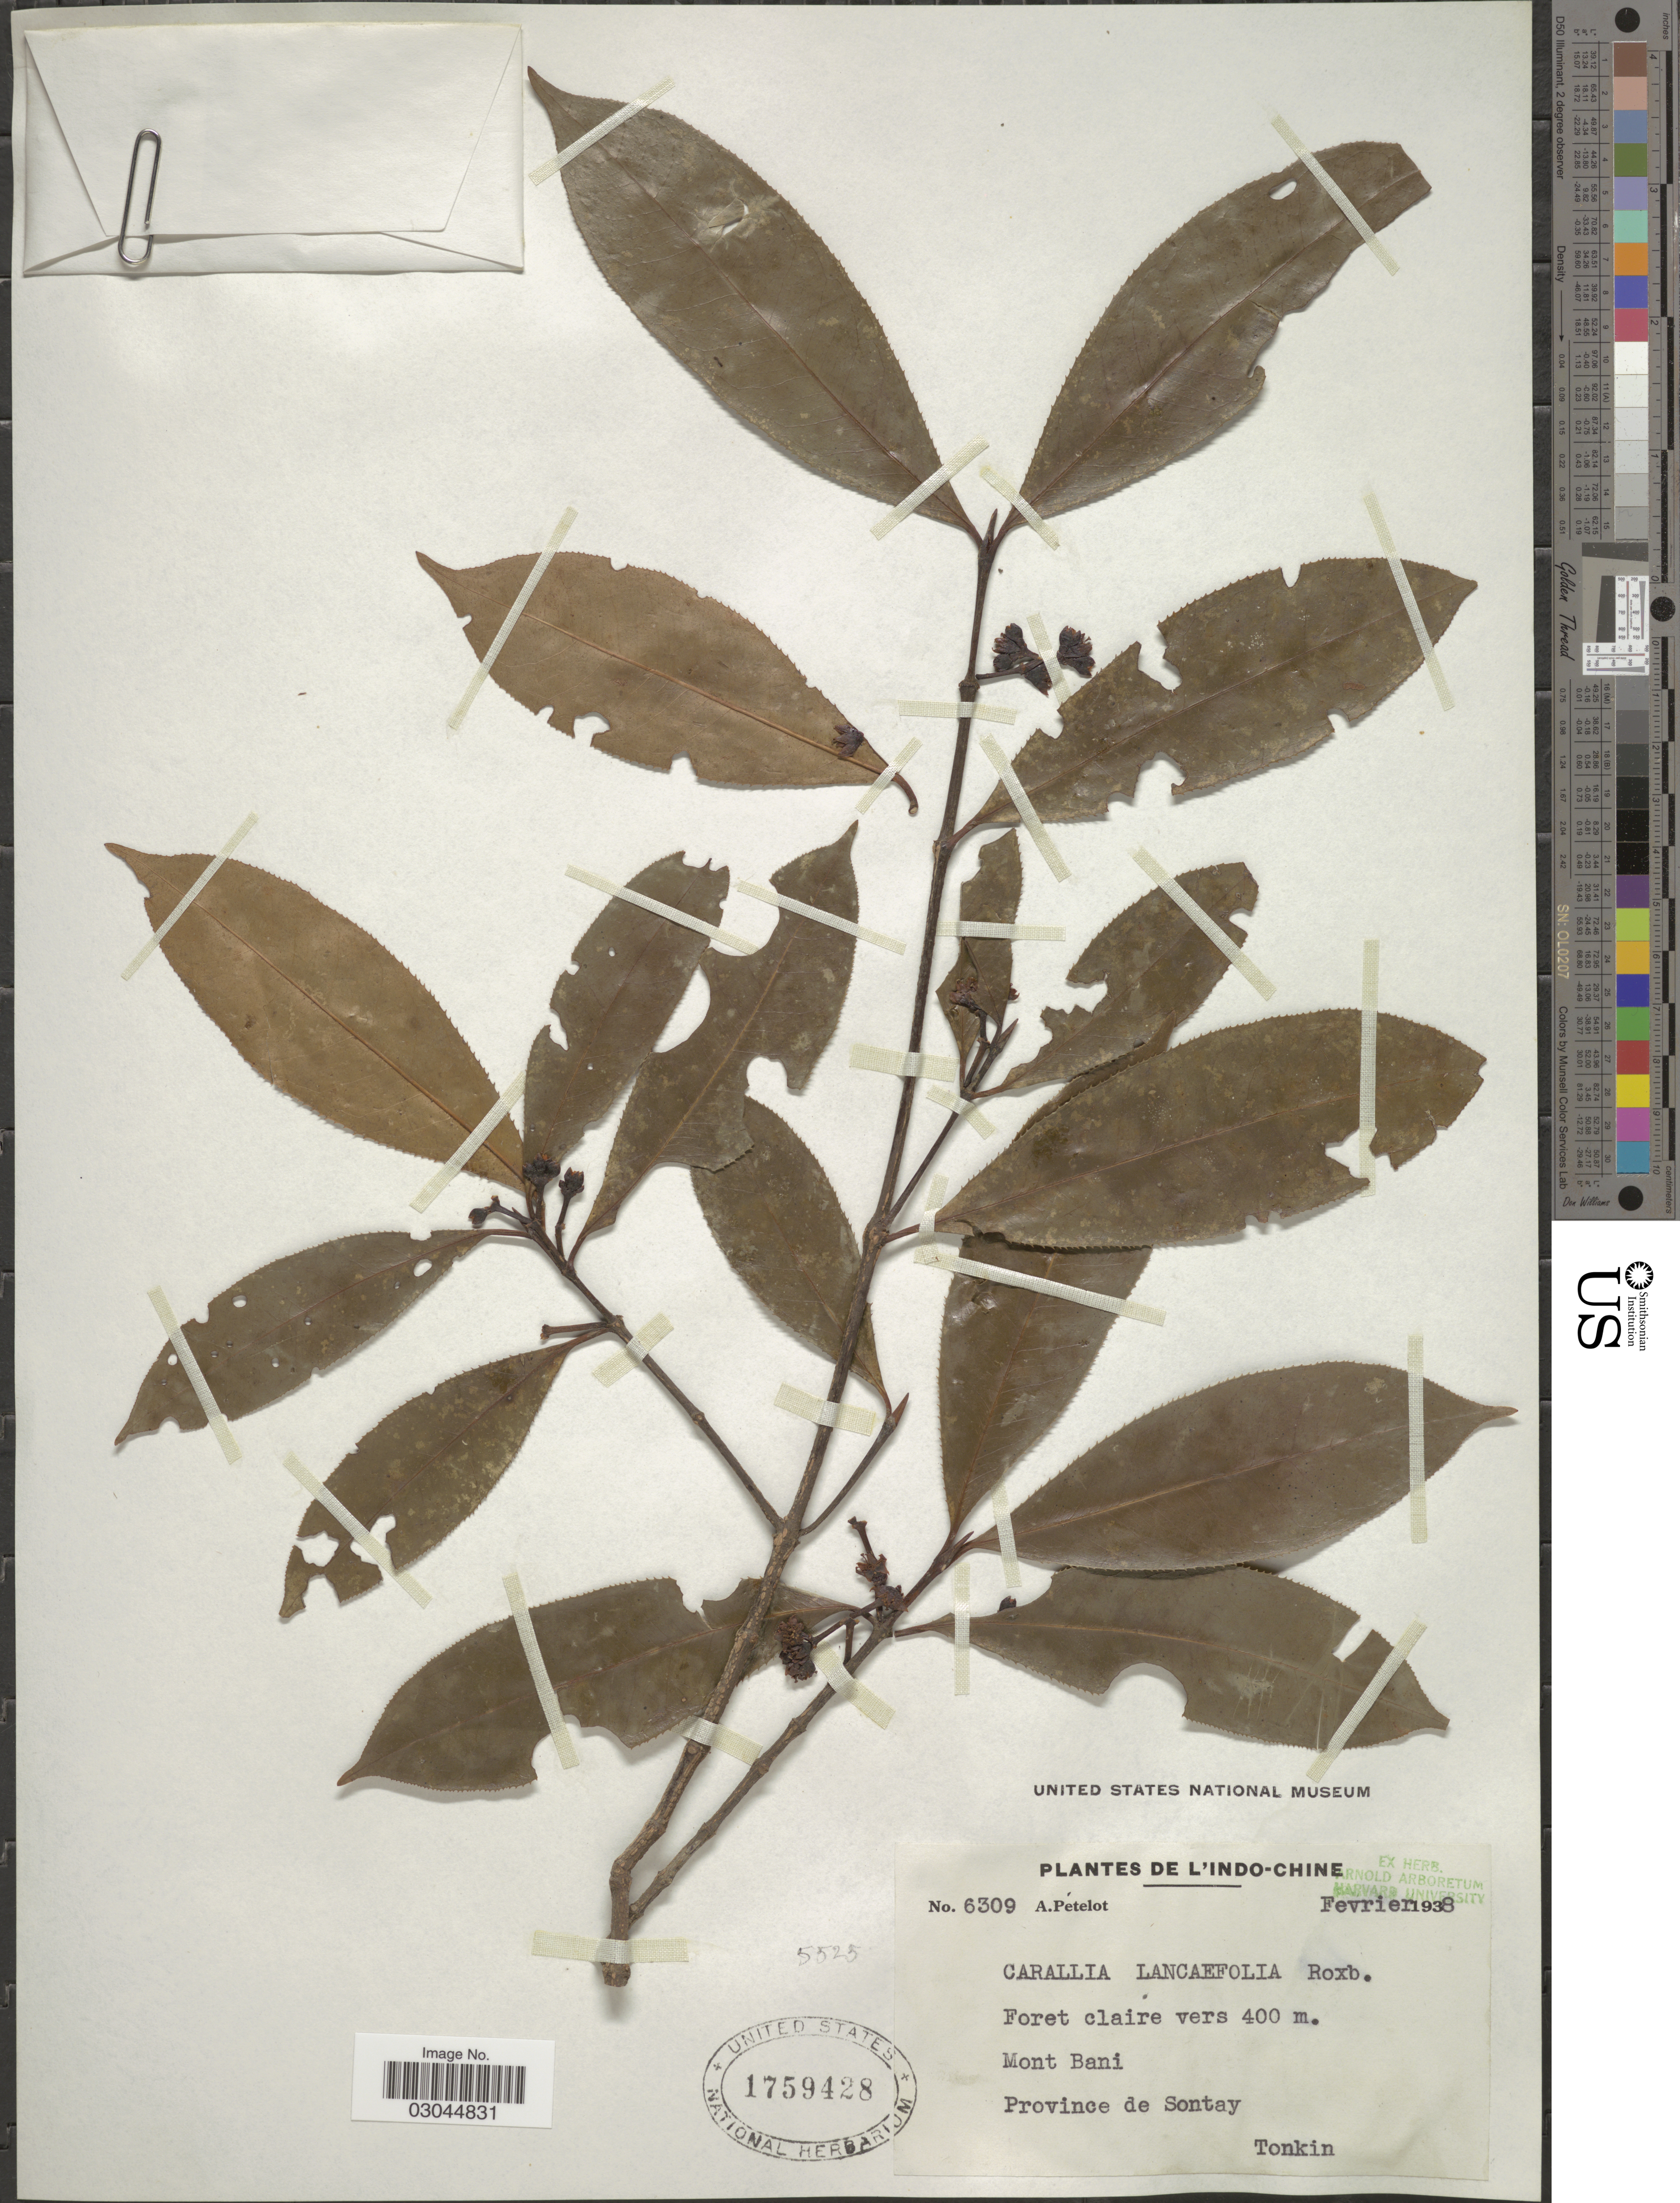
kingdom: Plantae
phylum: Tracheophyta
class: Magnoliopsida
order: Malpighiales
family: Rhizophoraceae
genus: Carallia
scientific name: Carallia lanceifolia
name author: Roxb.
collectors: A. Petelot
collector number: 6309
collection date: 1938-02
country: Vietnam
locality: Indo-Chine. Mont Bani. Province de Sontay. Tonkin.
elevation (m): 400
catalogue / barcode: US 1759428